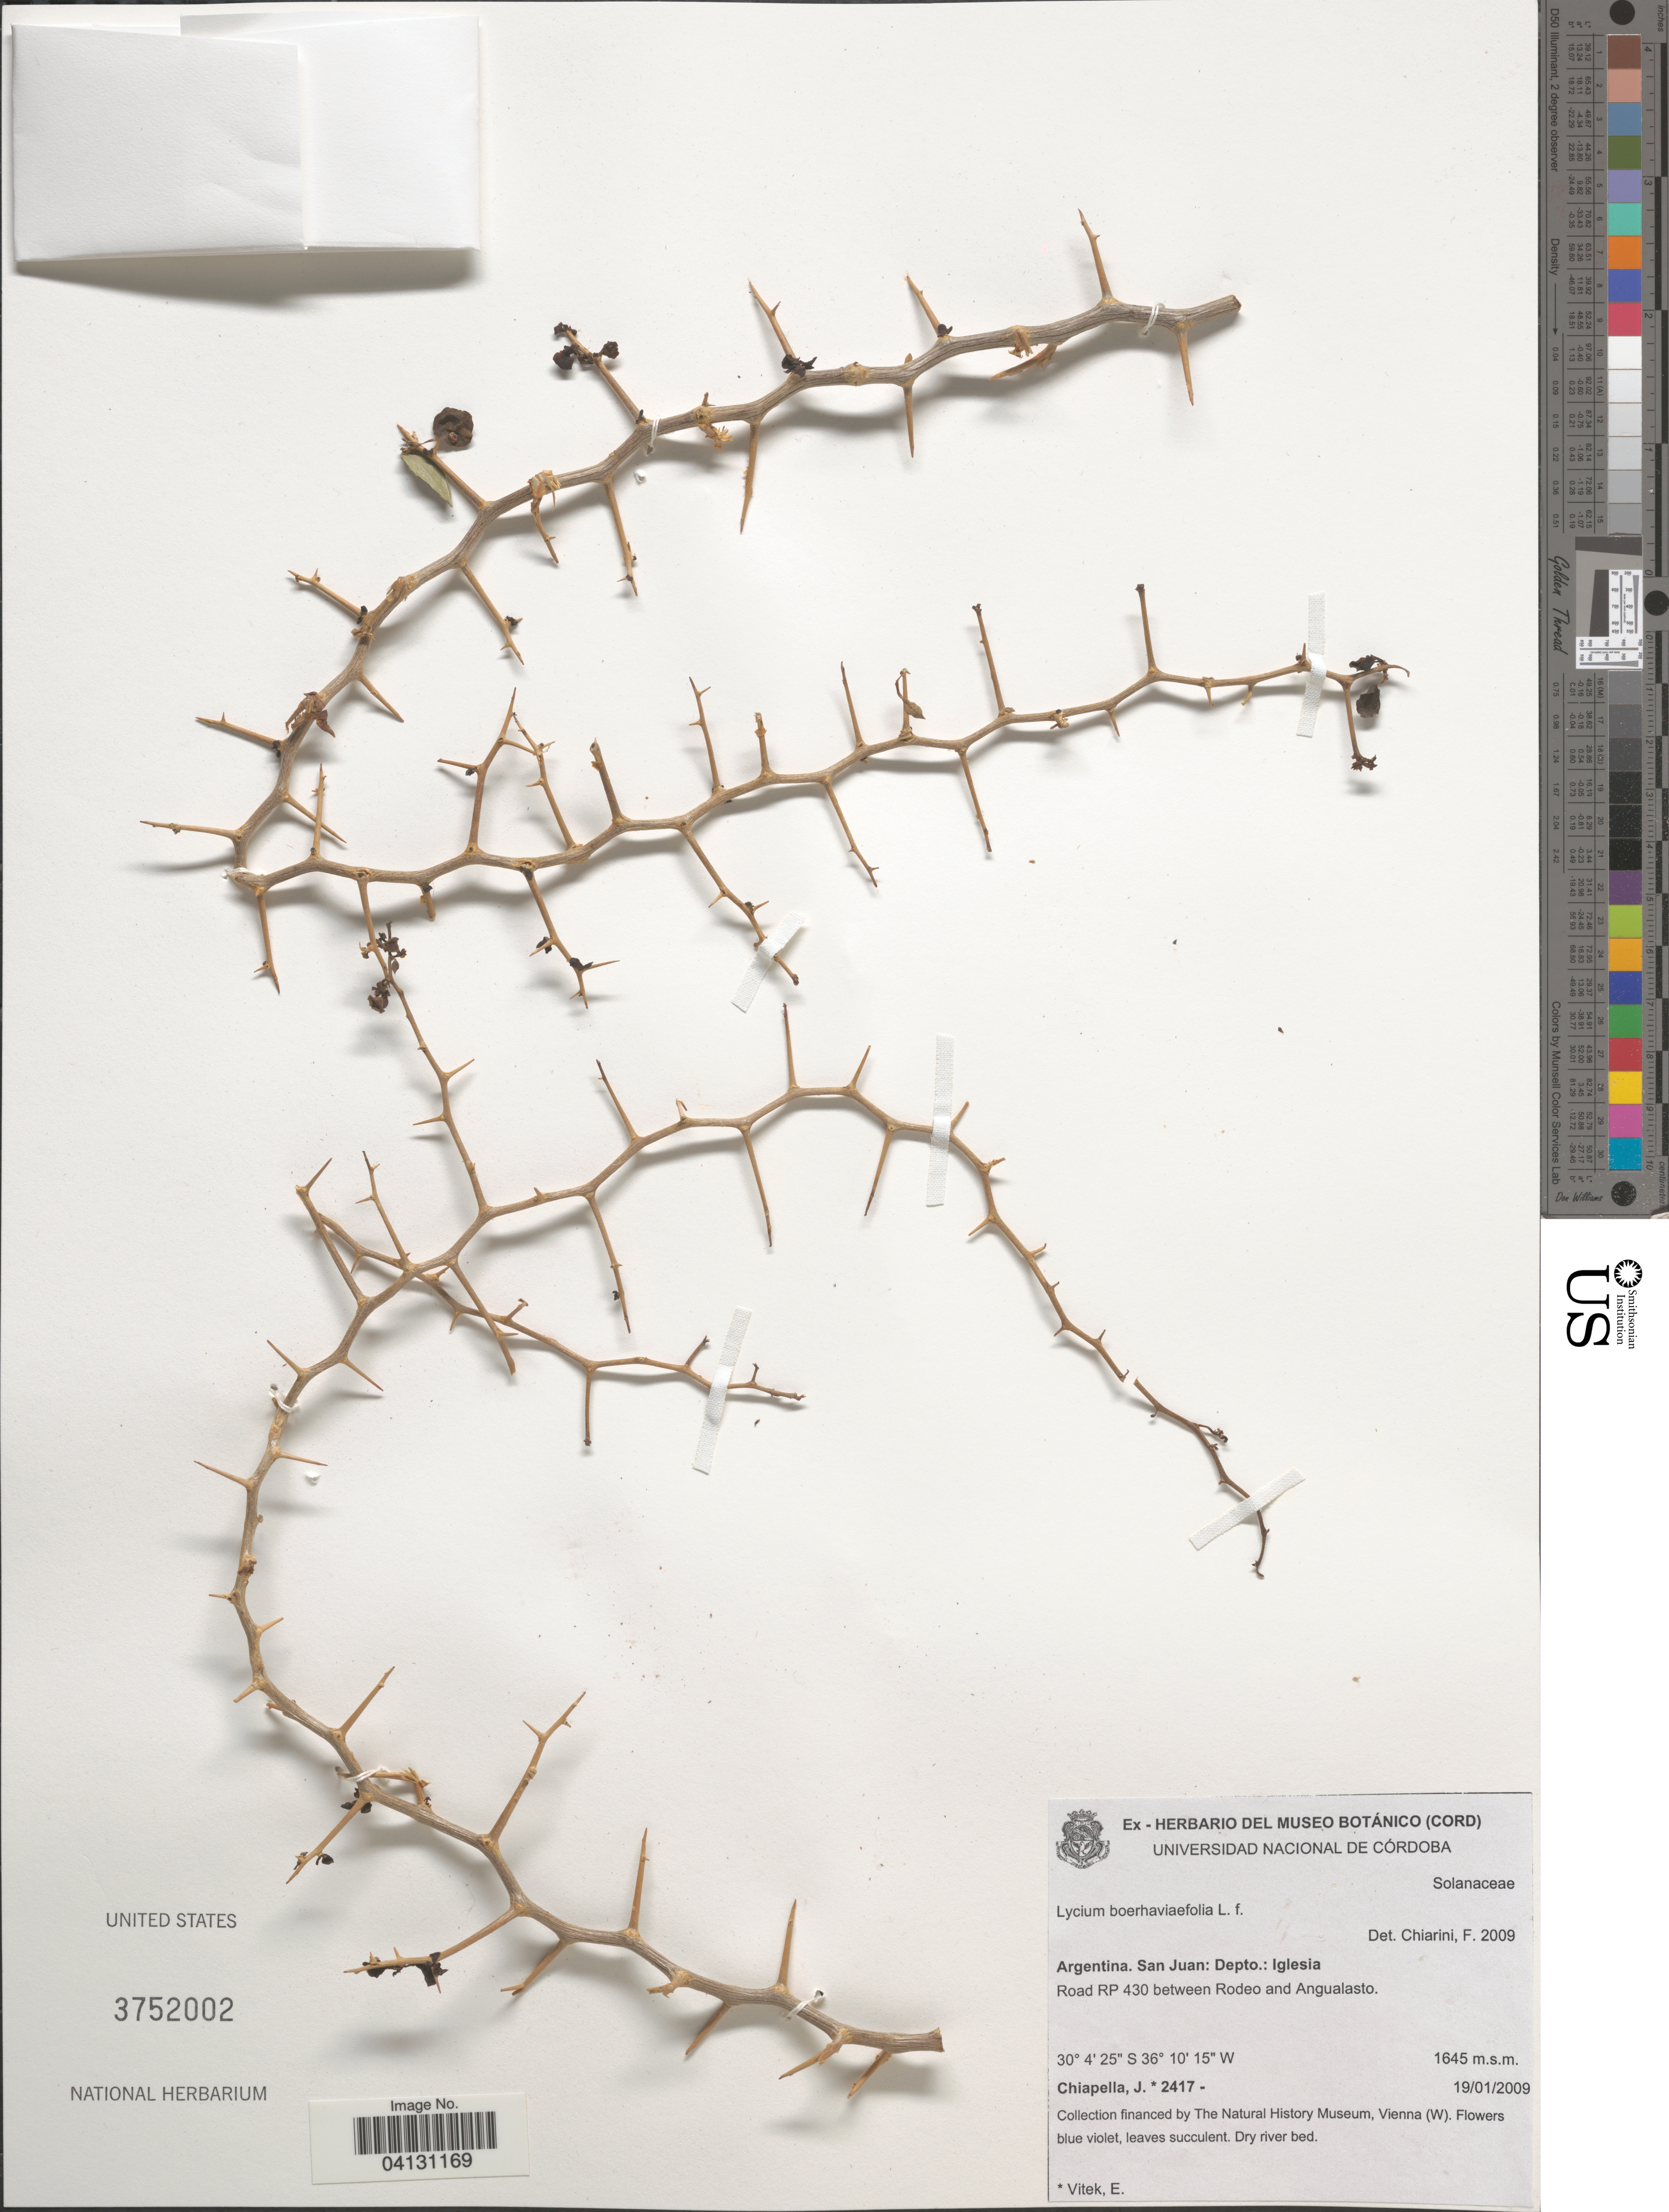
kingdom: Plantae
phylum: Tracheophyta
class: Magnoliopsida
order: Solanales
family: Solanaceae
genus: Lycium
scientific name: Lycium boerhaaviaefolium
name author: L. f.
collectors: J. Chiapella & E. Vitek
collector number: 2417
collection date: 2009-01-19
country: Argentina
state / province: San Juan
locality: Depto.: Iglesia. Road RP 430 between Rodeo and Angualasto.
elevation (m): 1645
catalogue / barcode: US 3752002